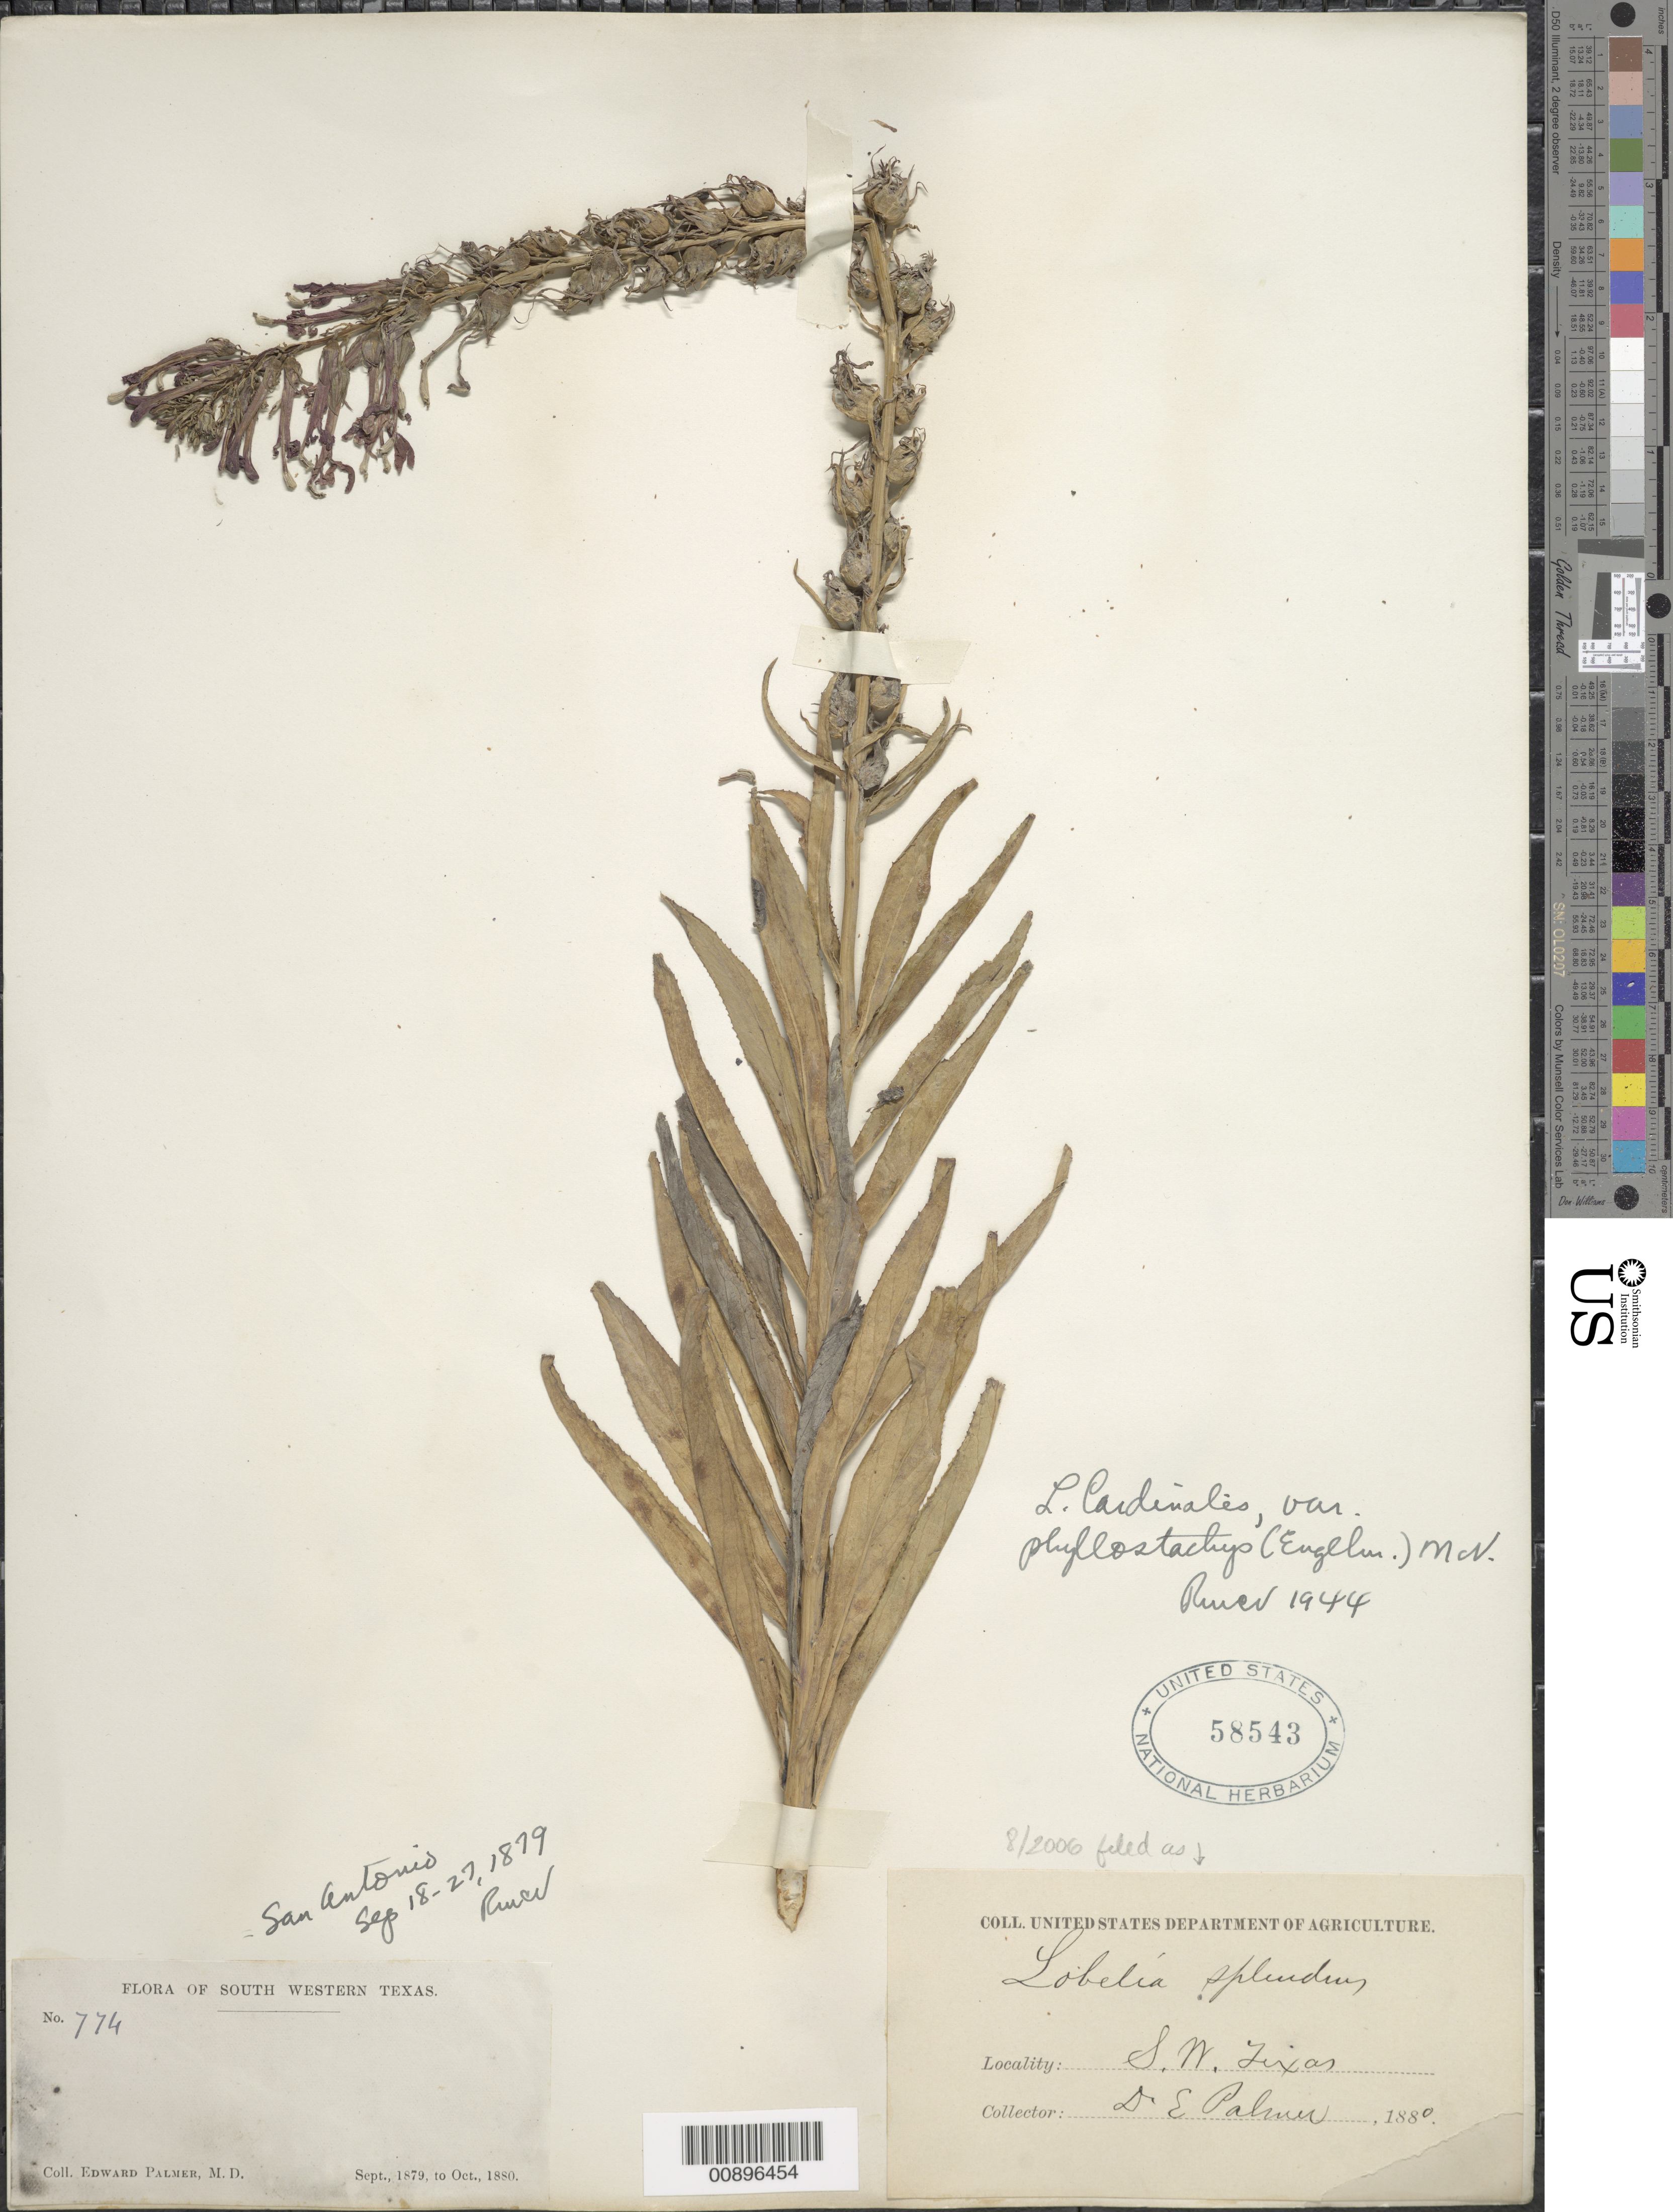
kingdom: Plantae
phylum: Tracheophyta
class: Magnoliopsida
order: Asterales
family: Campanulaceae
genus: Lobelia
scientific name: Lobelia splendens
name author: Humb. & Bonpl. ex Willd.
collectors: E. Palmer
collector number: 774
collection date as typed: Sep 1879 to -- Oct 1880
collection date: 1879-09/1880-10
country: United States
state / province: Texas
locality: South Western Texas.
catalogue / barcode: US 58543